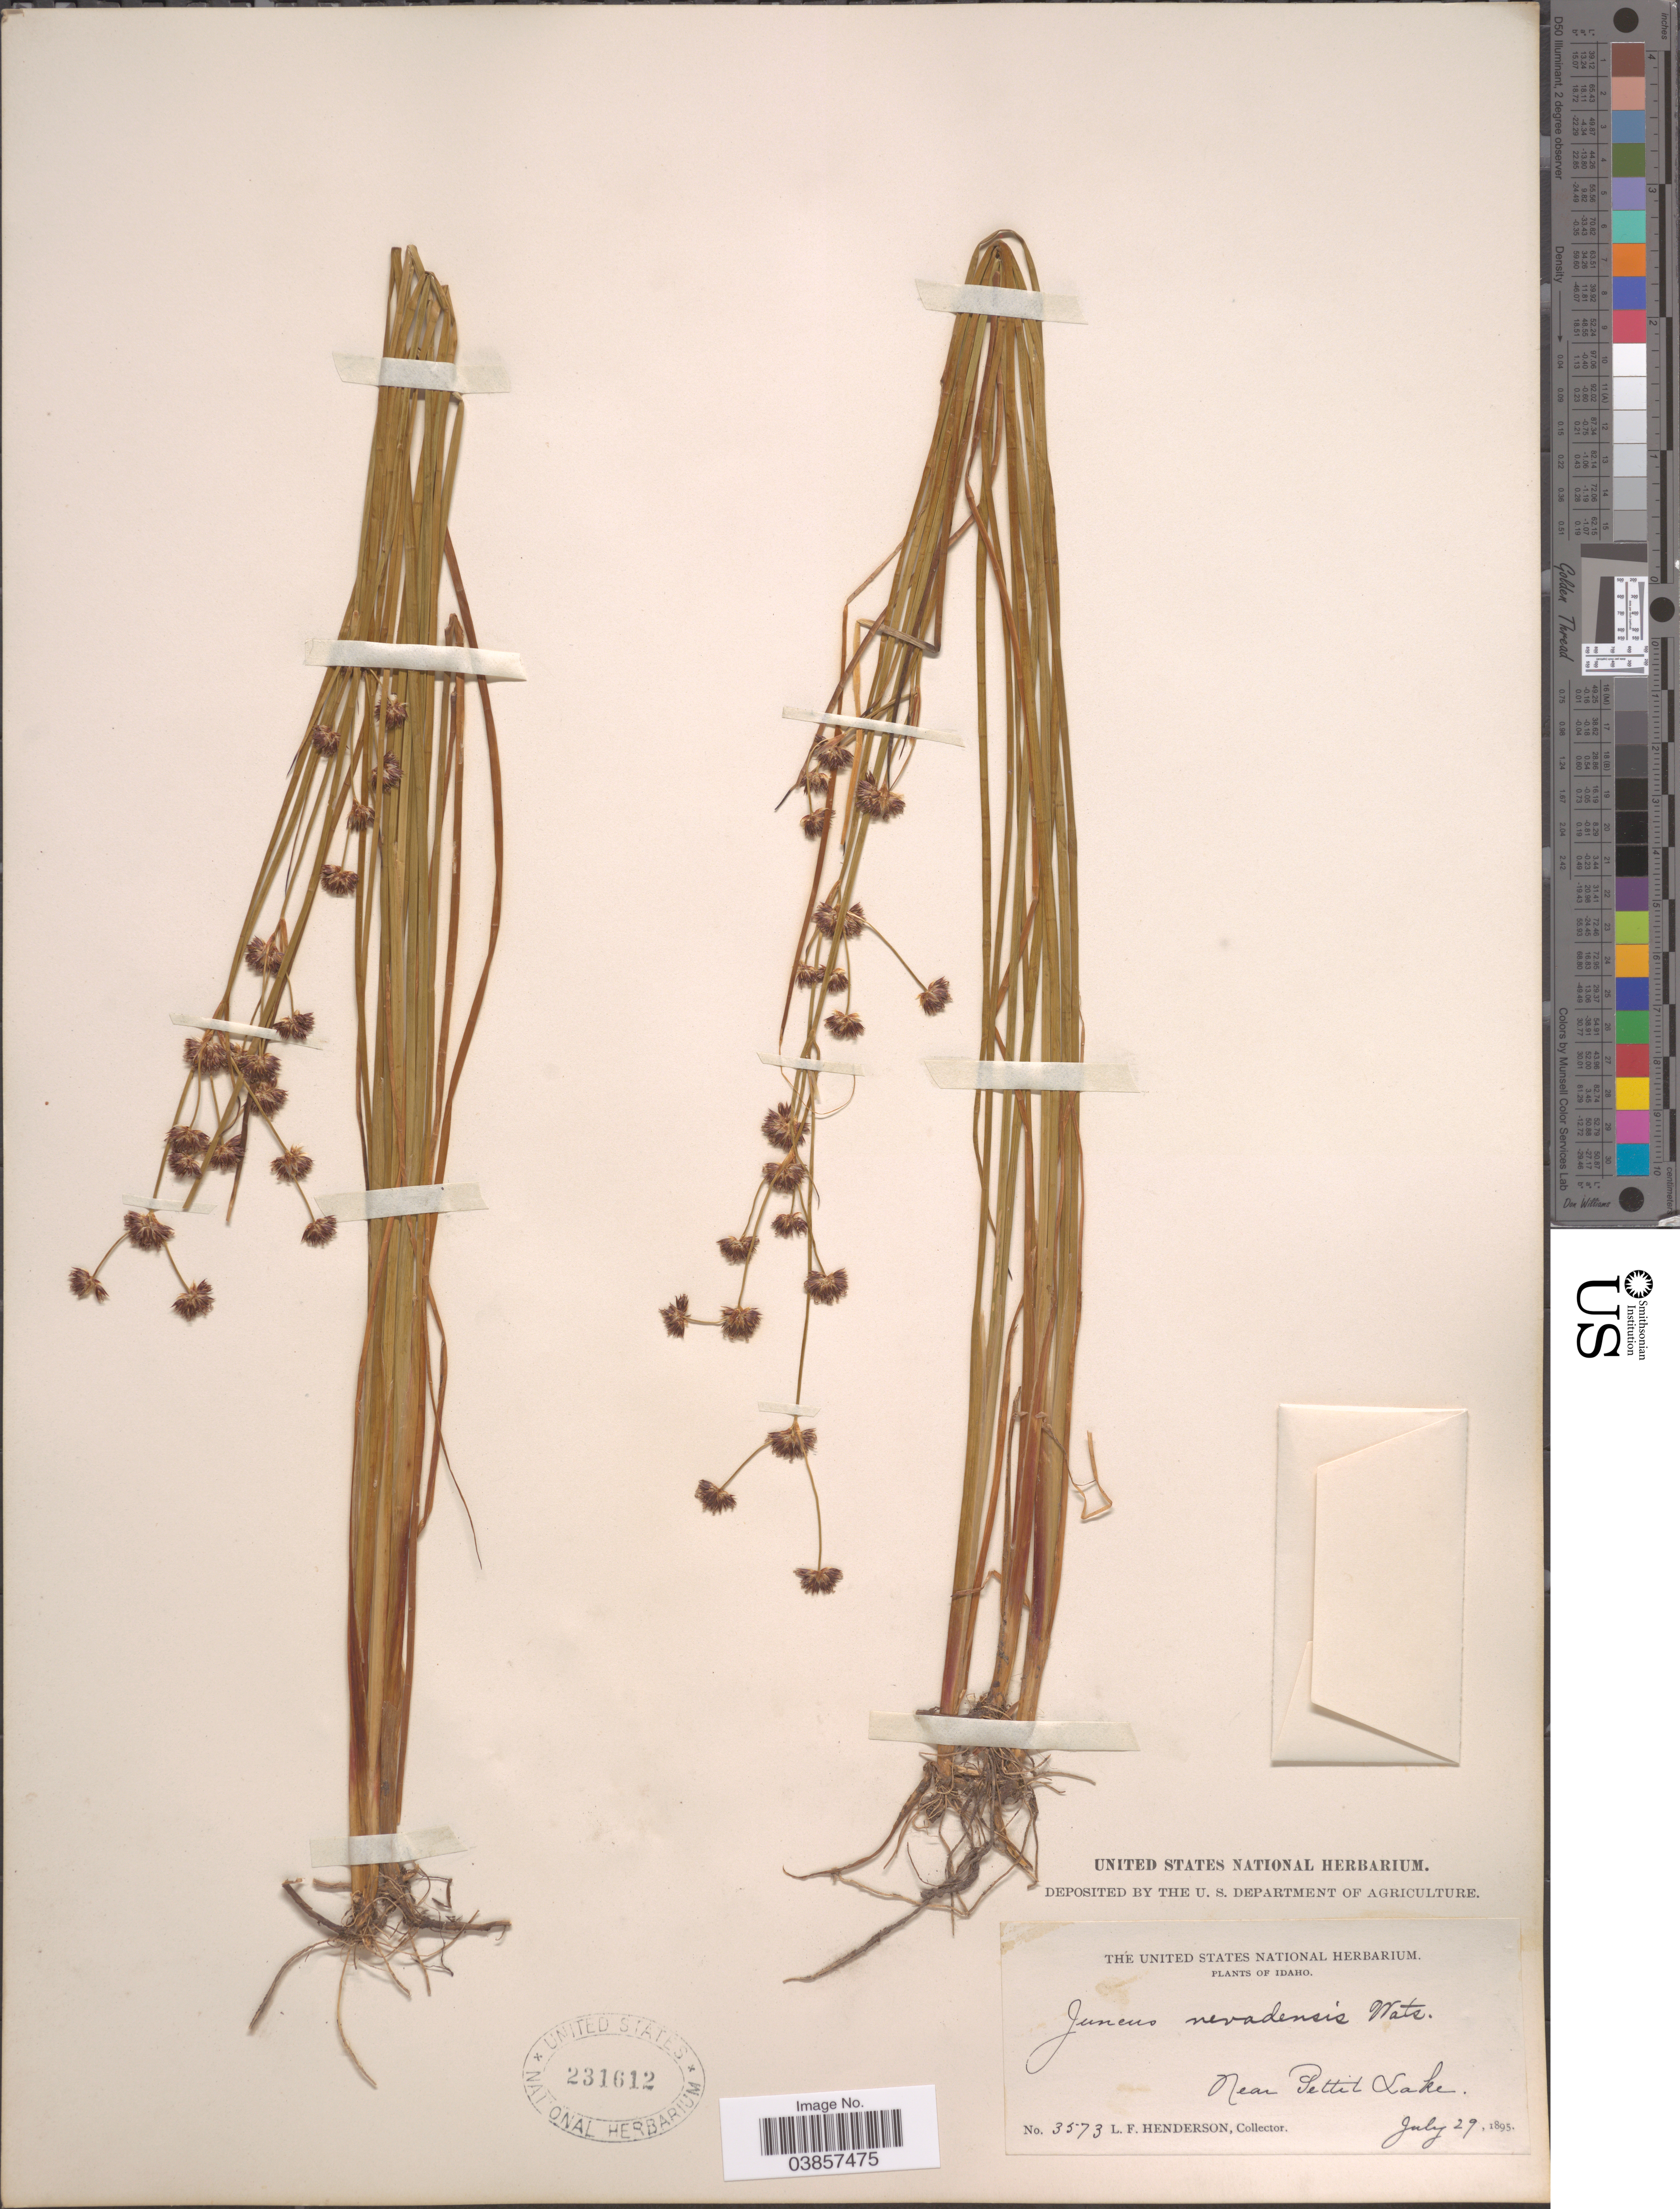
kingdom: Plantae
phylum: Tracheophyta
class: Liliopsida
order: Poales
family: Juncaceae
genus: Juncus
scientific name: Juncus suksdorfii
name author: Rydb.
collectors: L. Henderson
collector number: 3573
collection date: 1895-07-29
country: United States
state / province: Idaho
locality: Near Petit Lake.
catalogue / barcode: US 231612